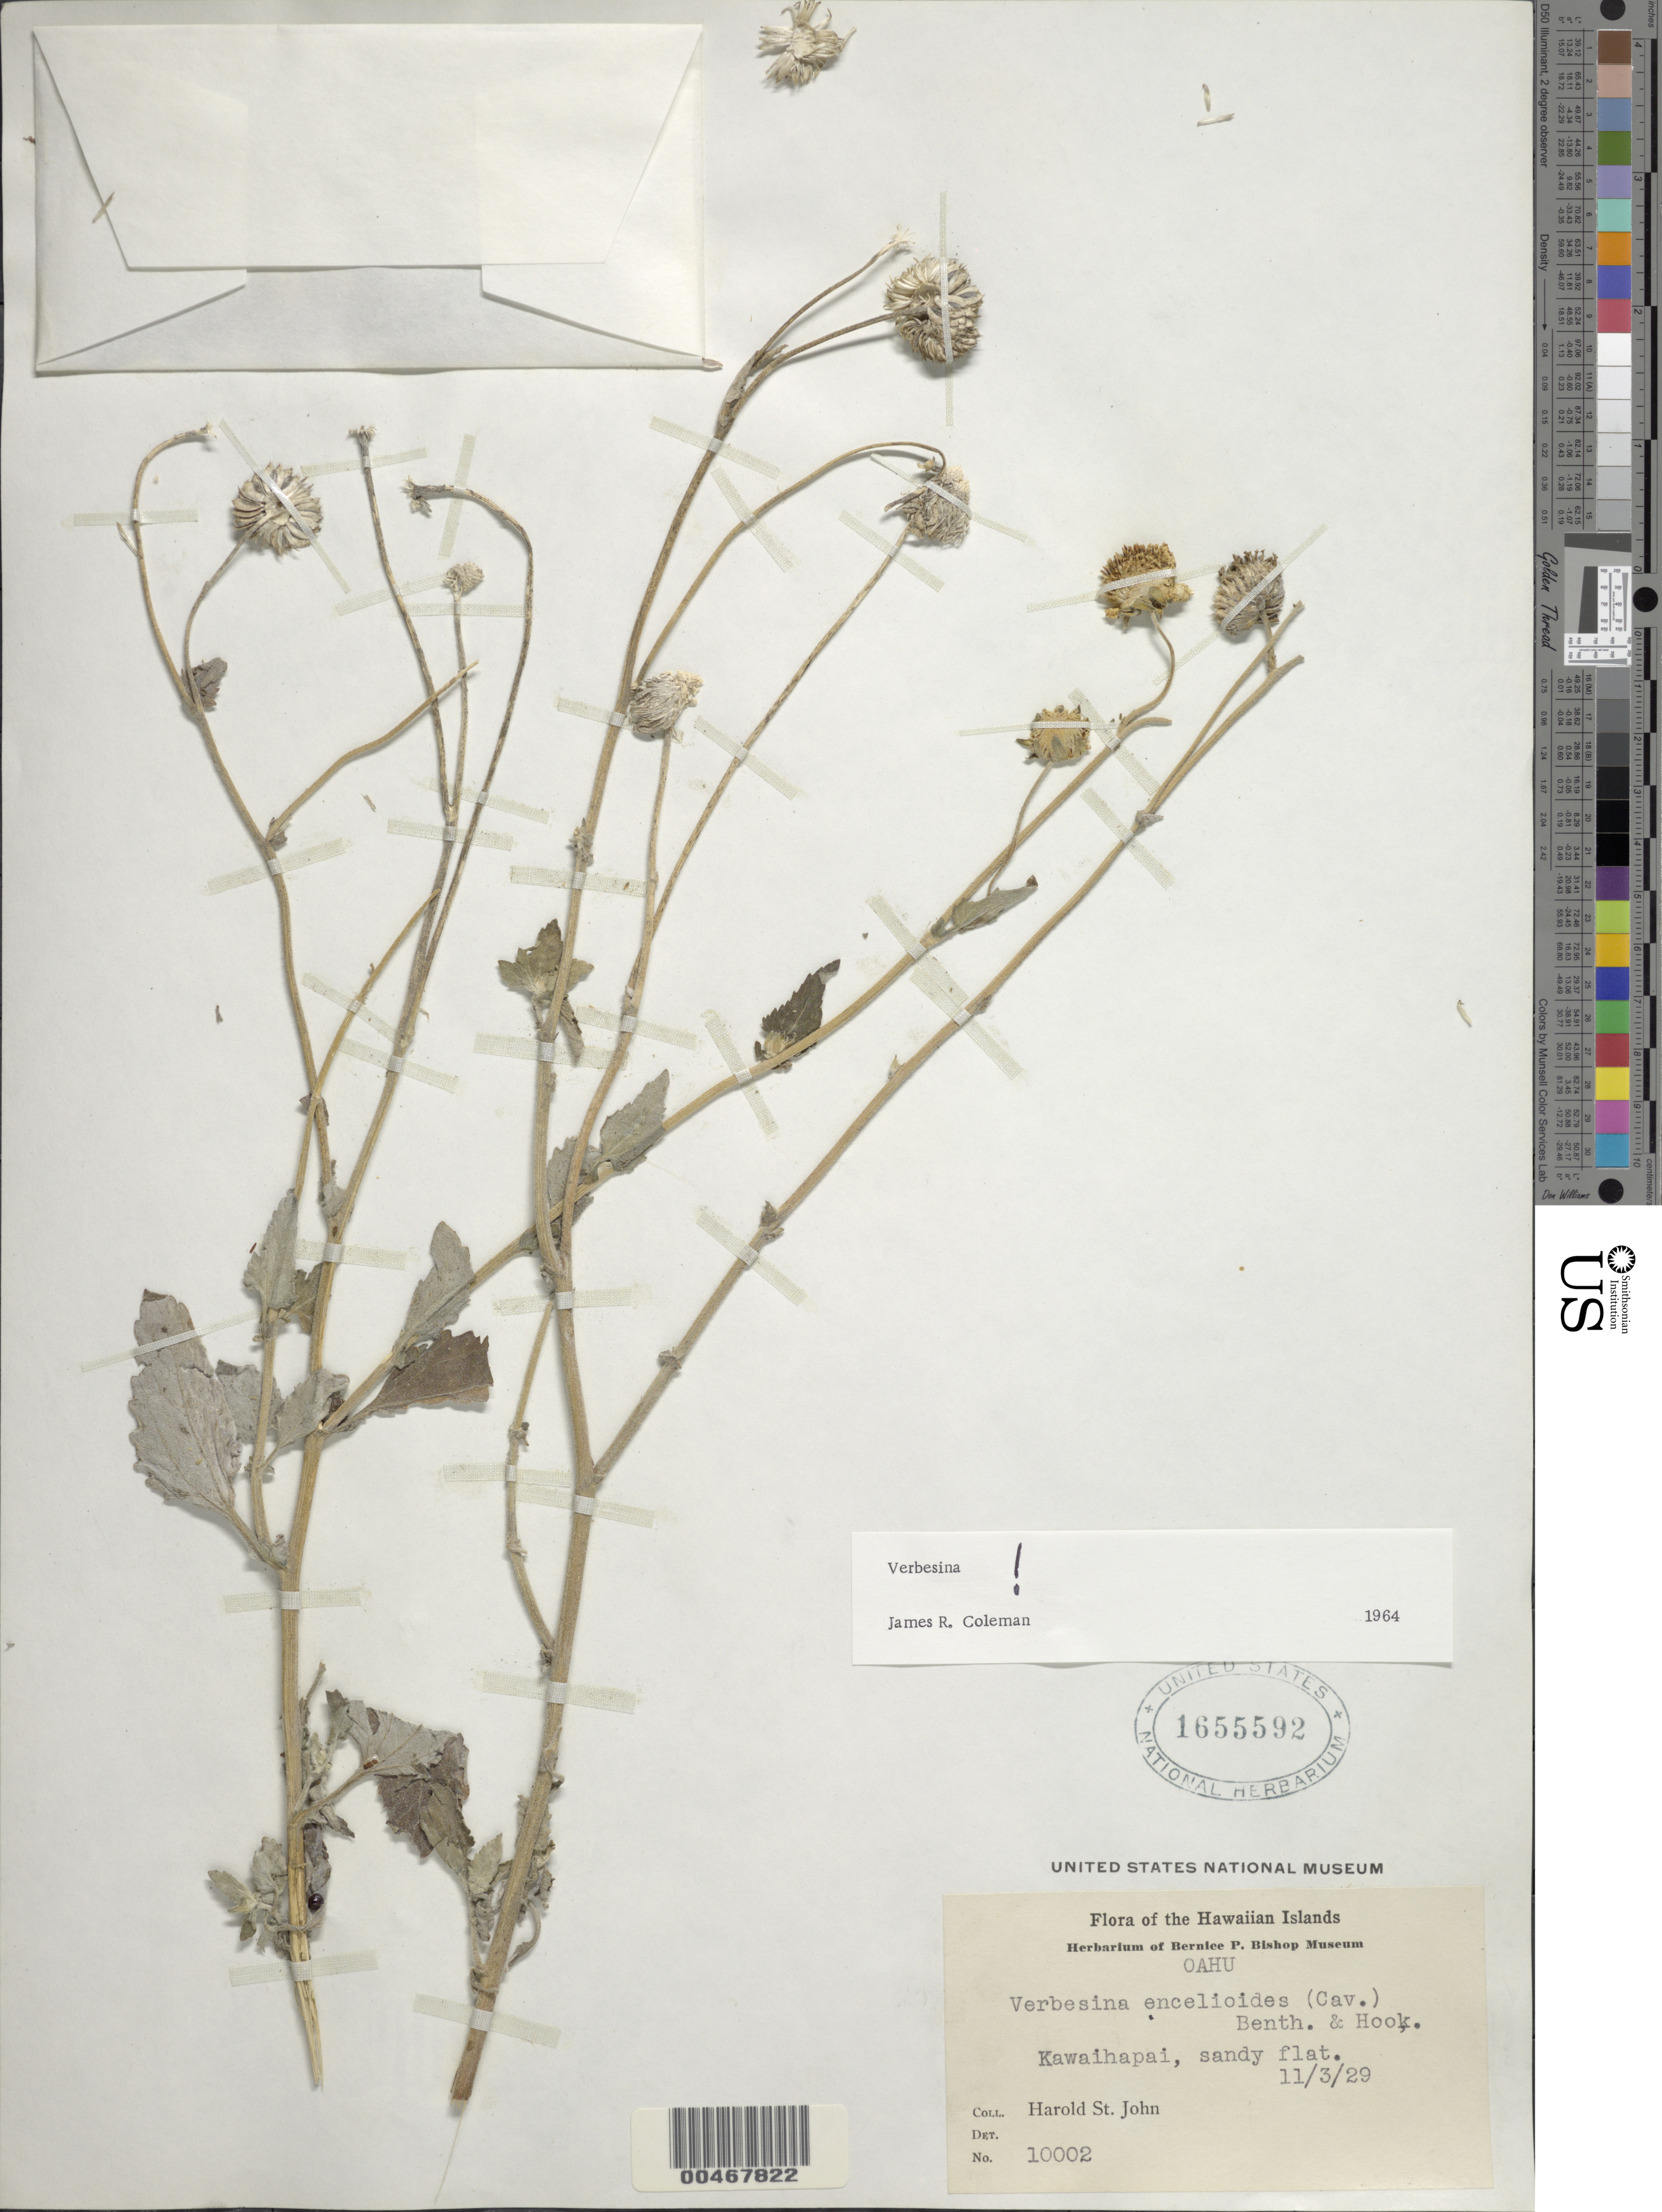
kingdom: Plantae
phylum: Tracheophyta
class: Magnoliopsida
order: Asterales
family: Asteraceae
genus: Verbesina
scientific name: Verbesina encelioides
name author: (Cav.) Benth. & Hook. ex A. Gray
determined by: Coleman, J. R.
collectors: H. St. John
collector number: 10002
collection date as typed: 11 Mar 1929 or 3 Nov 1929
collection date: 1929-03-11 or 1929-11-03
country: United States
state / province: Hawaii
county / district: Honolulu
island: Oahu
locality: Kawaihapai, sandy flat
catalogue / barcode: US 1655592